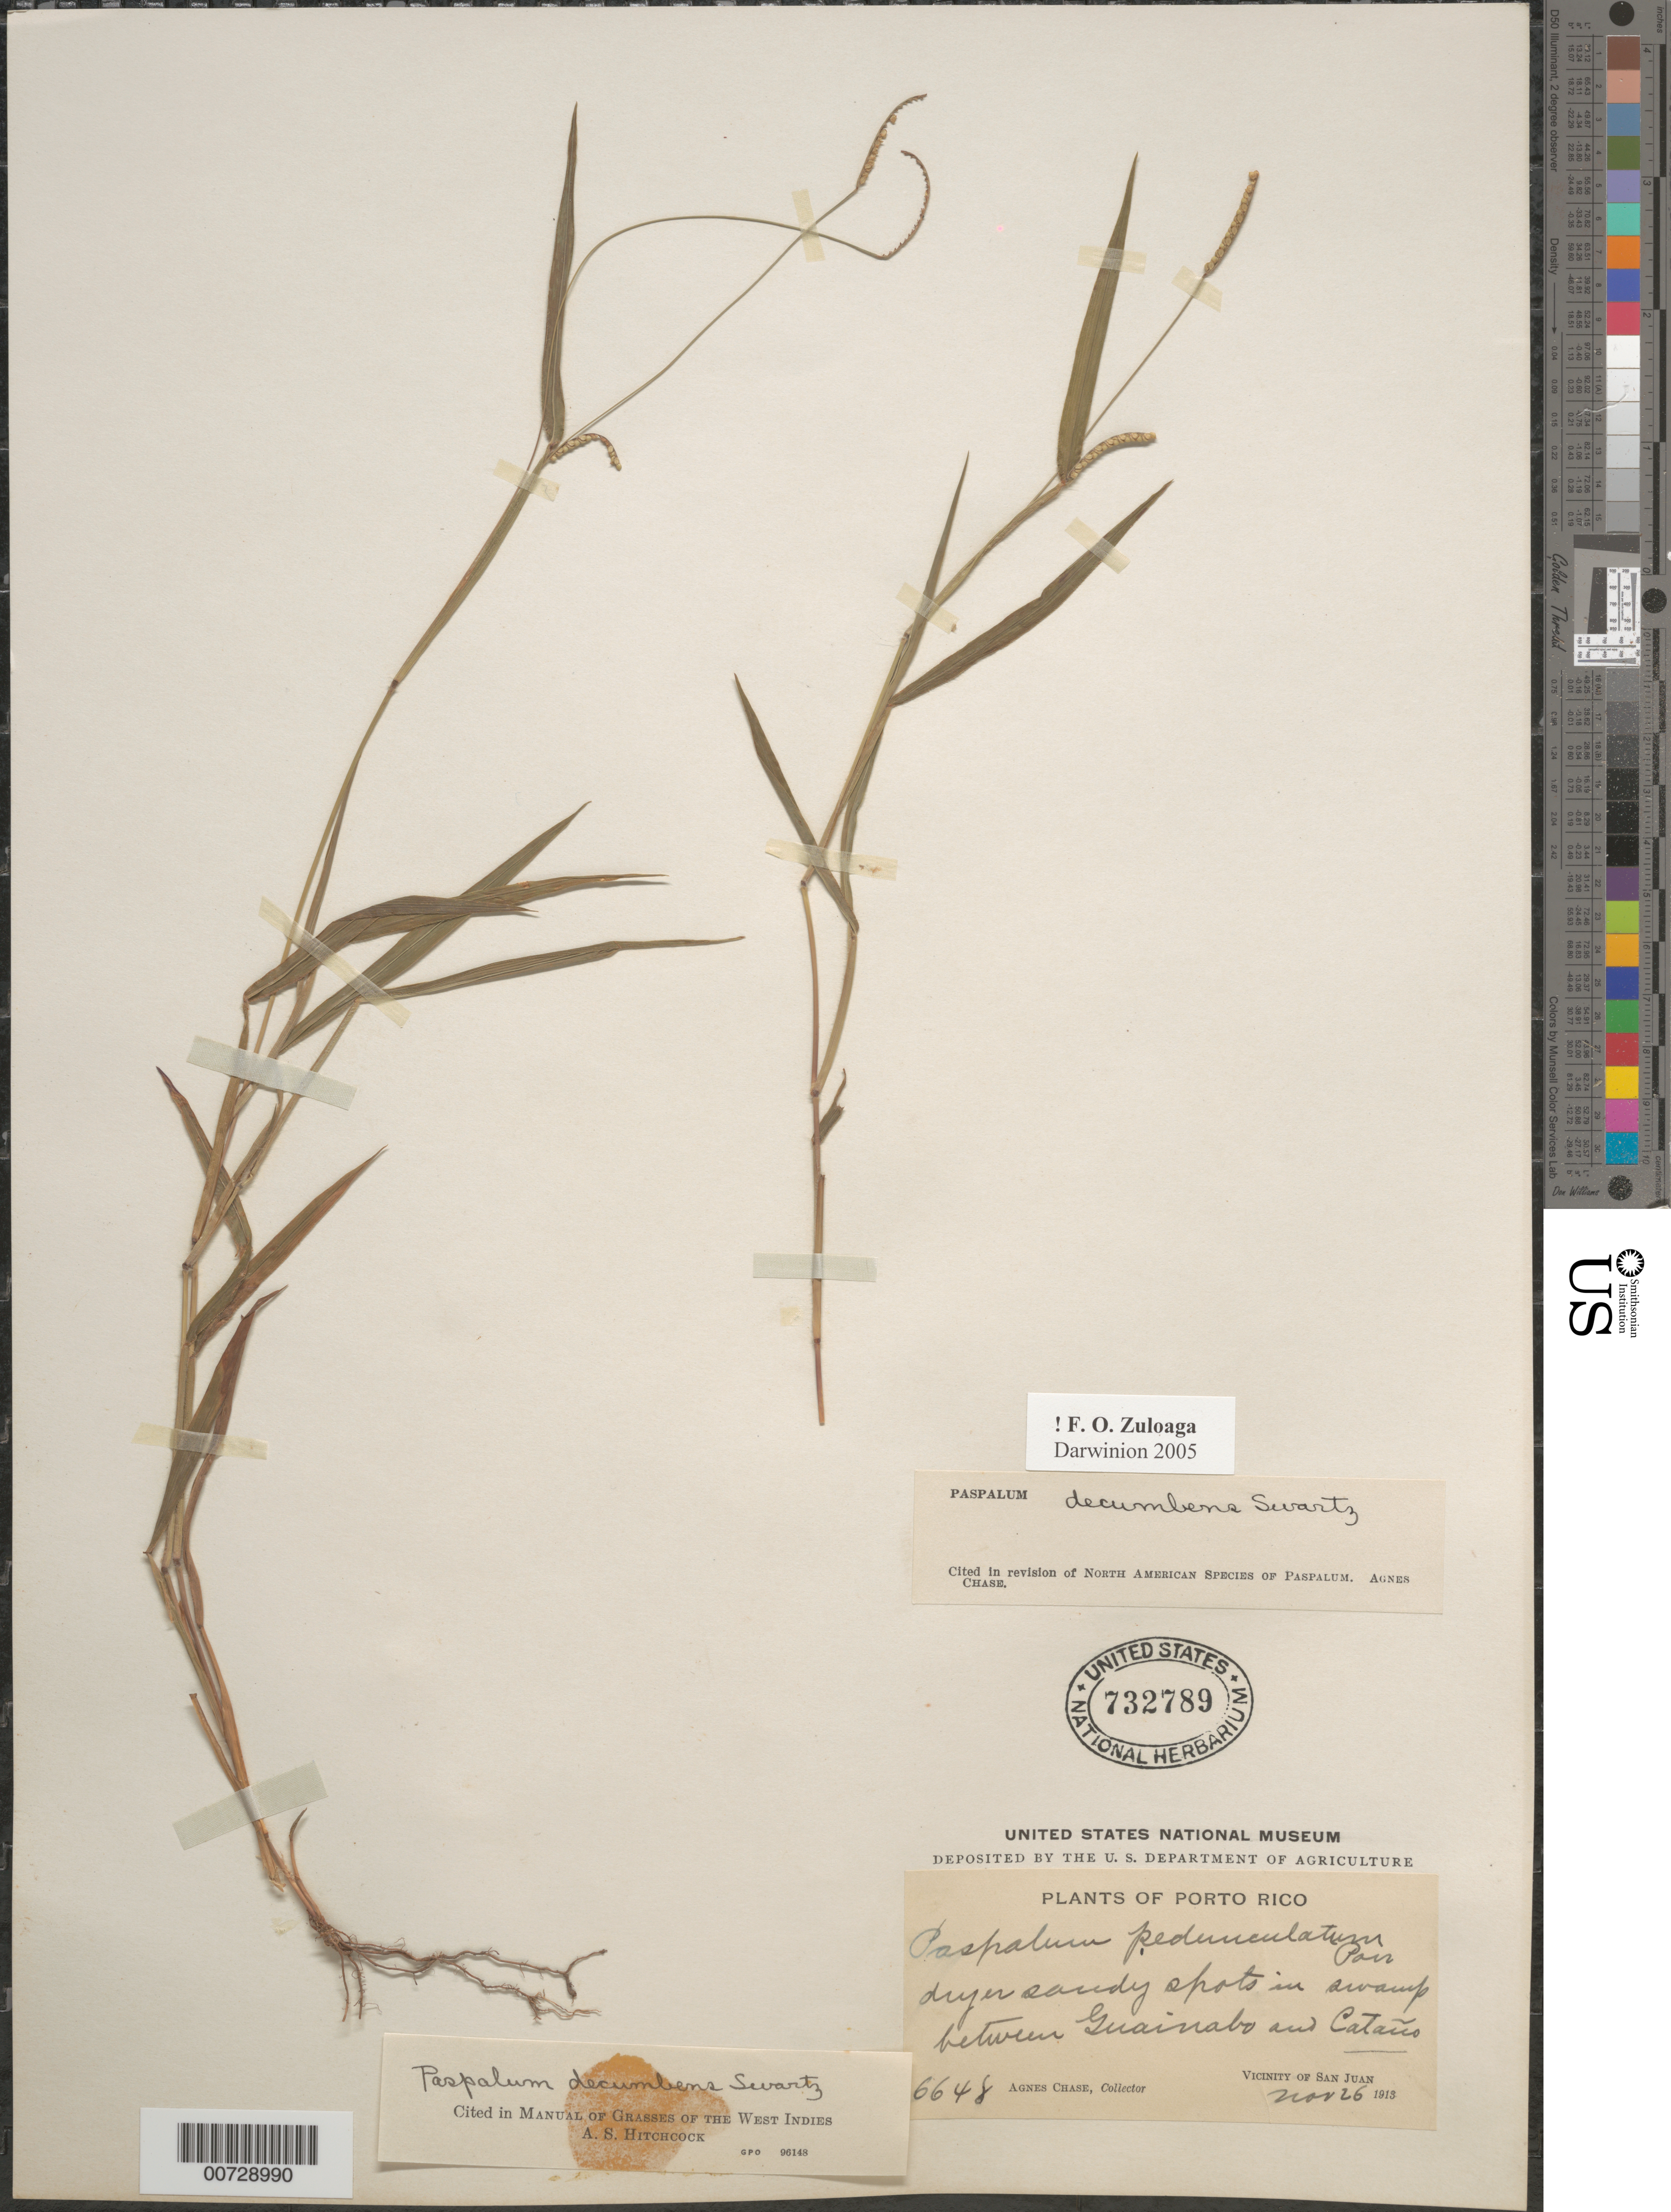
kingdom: Plantae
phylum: Tracheophyta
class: Liliopsida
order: Poales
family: Poaceae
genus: Paspalum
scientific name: Paspalum decumbens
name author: Sw.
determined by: Chase, [M.] Agnes, (US)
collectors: A. Chase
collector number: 6648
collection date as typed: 26 Nov 1913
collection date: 1913-11-26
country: Puerto Rico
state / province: San Juan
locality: San Juan, vic of; Btw Guainabo and Cataño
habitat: Dryer sandy spots in swamp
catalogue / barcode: US 732789